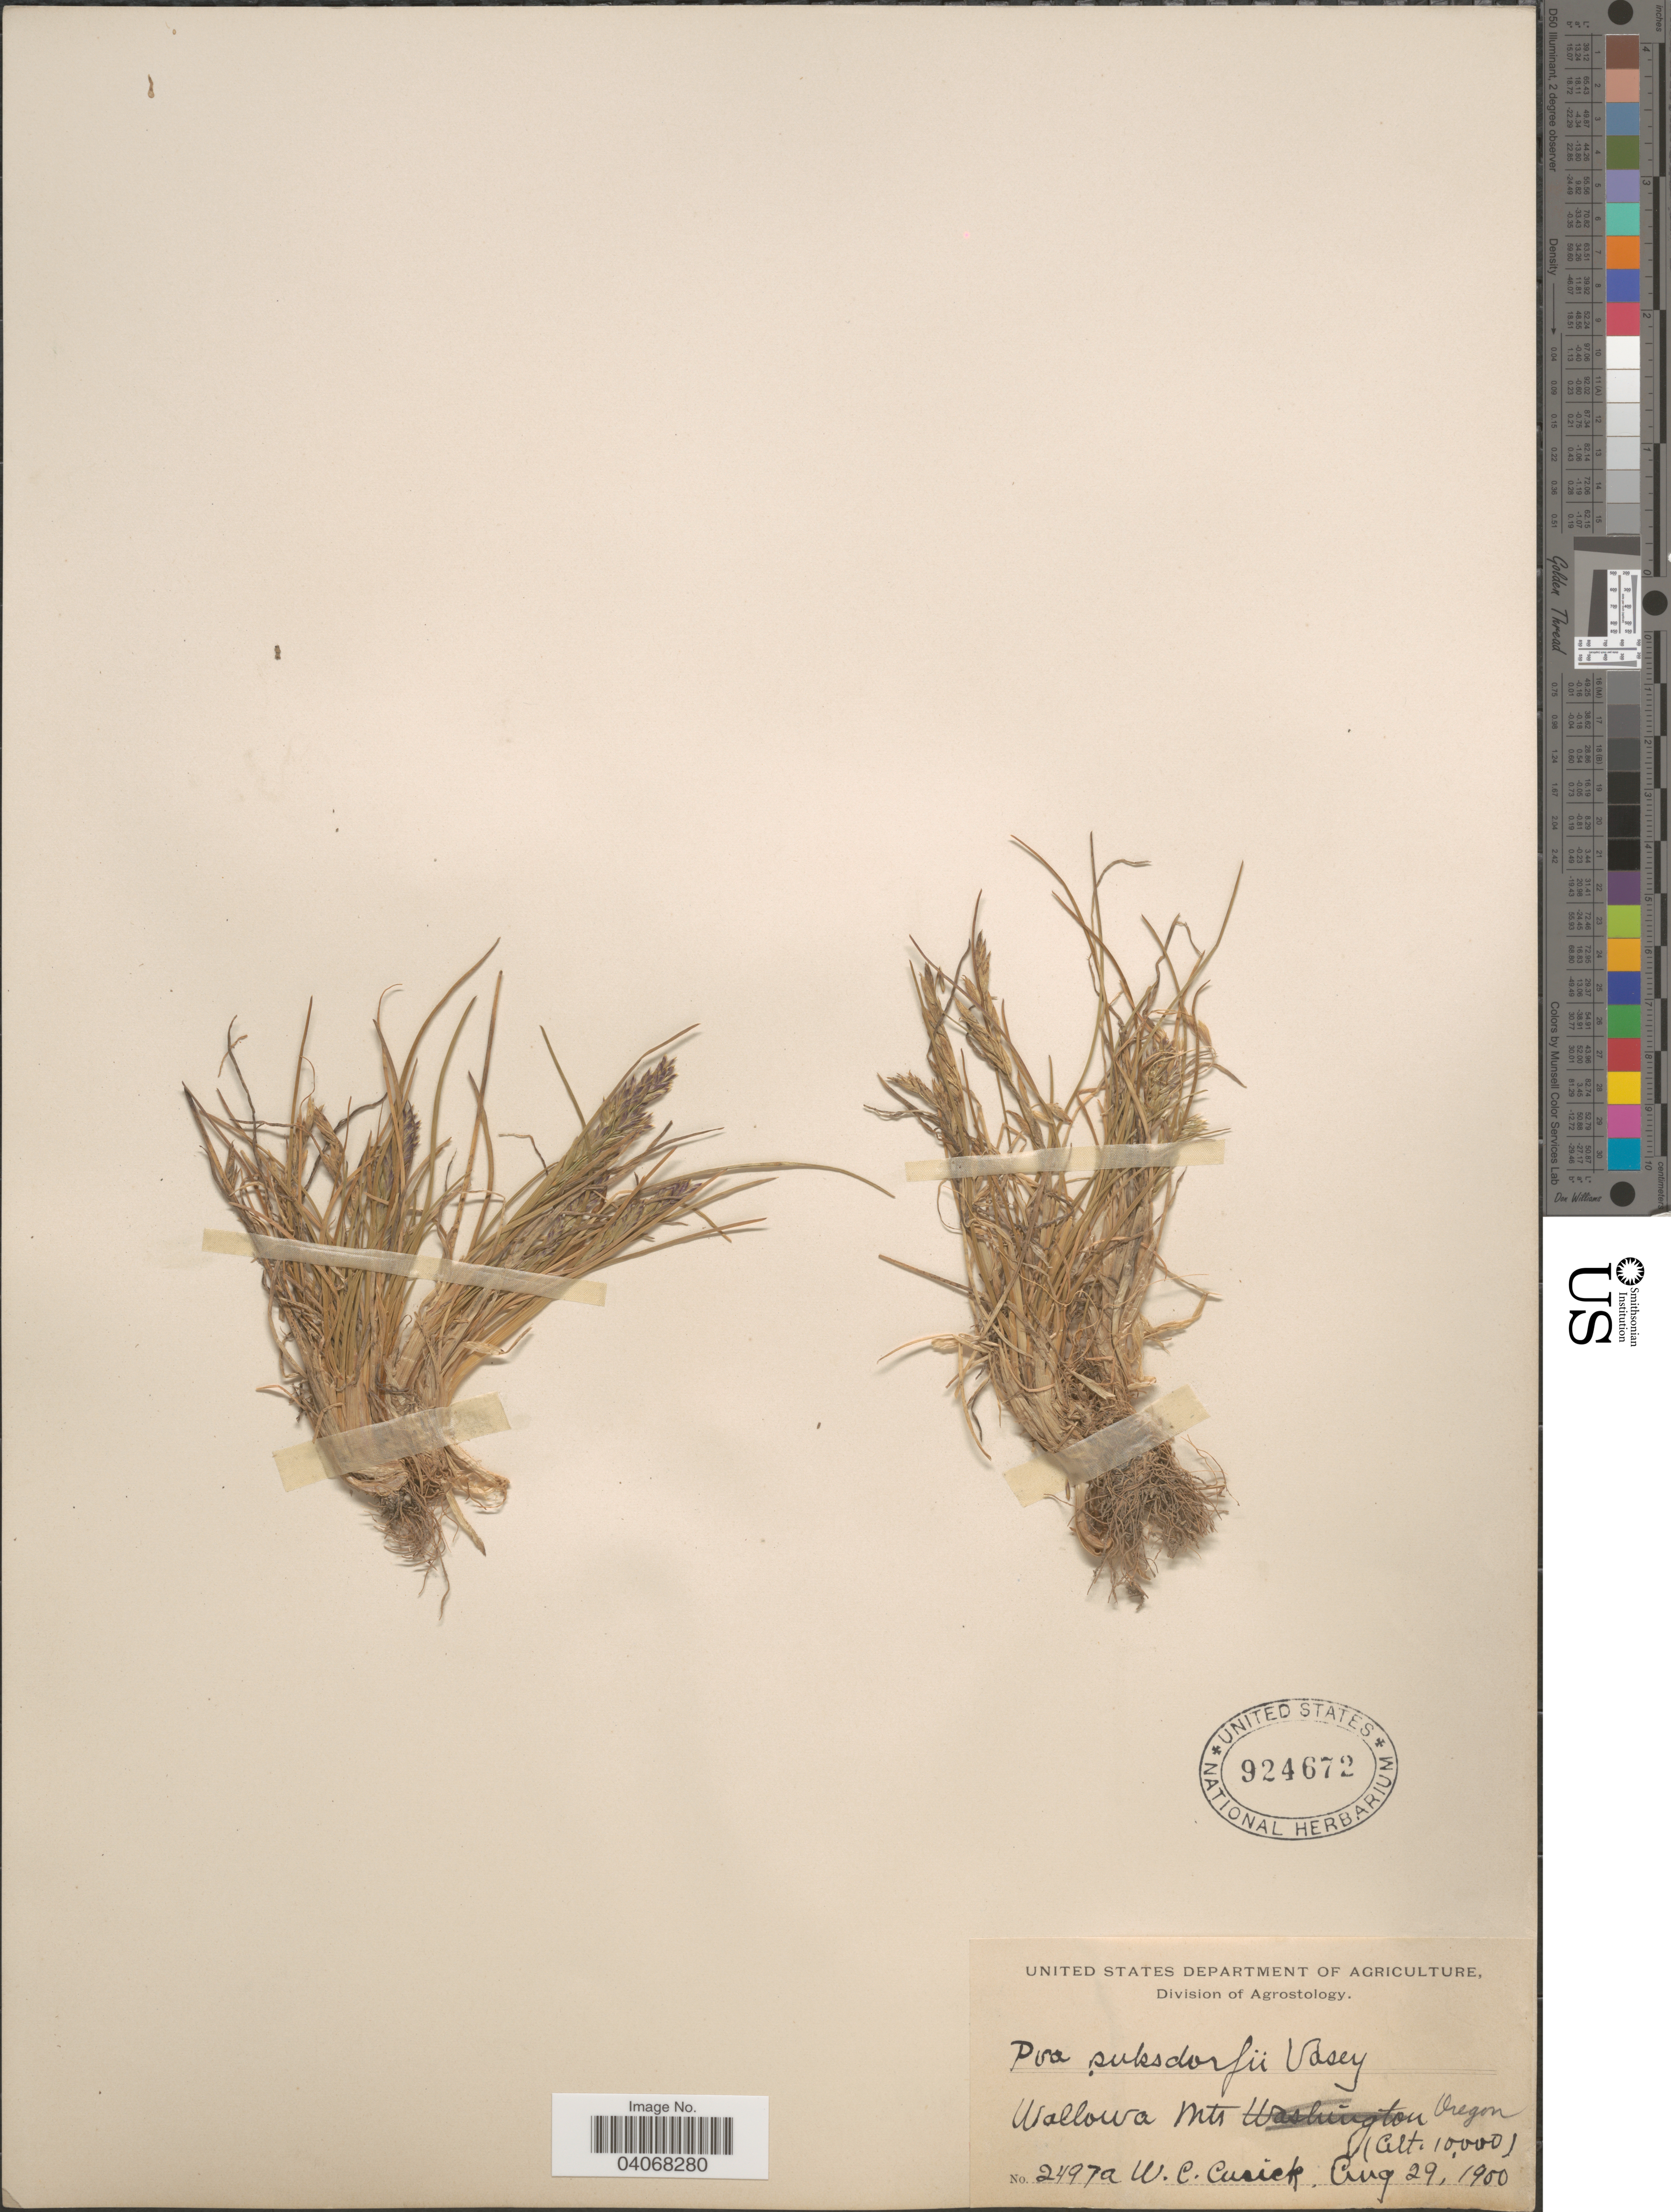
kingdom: Plantae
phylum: Tracheophyta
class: Liliopsida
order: Poales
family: Poaceae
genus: Poa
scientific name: Poa suksdorfii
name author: (W.J. Beal) Vasey ex Piper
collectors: W. C. Cusick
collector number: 2497a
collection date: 1900-08-29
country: United States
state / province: Oregon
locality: Wallowa Mts.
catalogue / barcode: US 924672